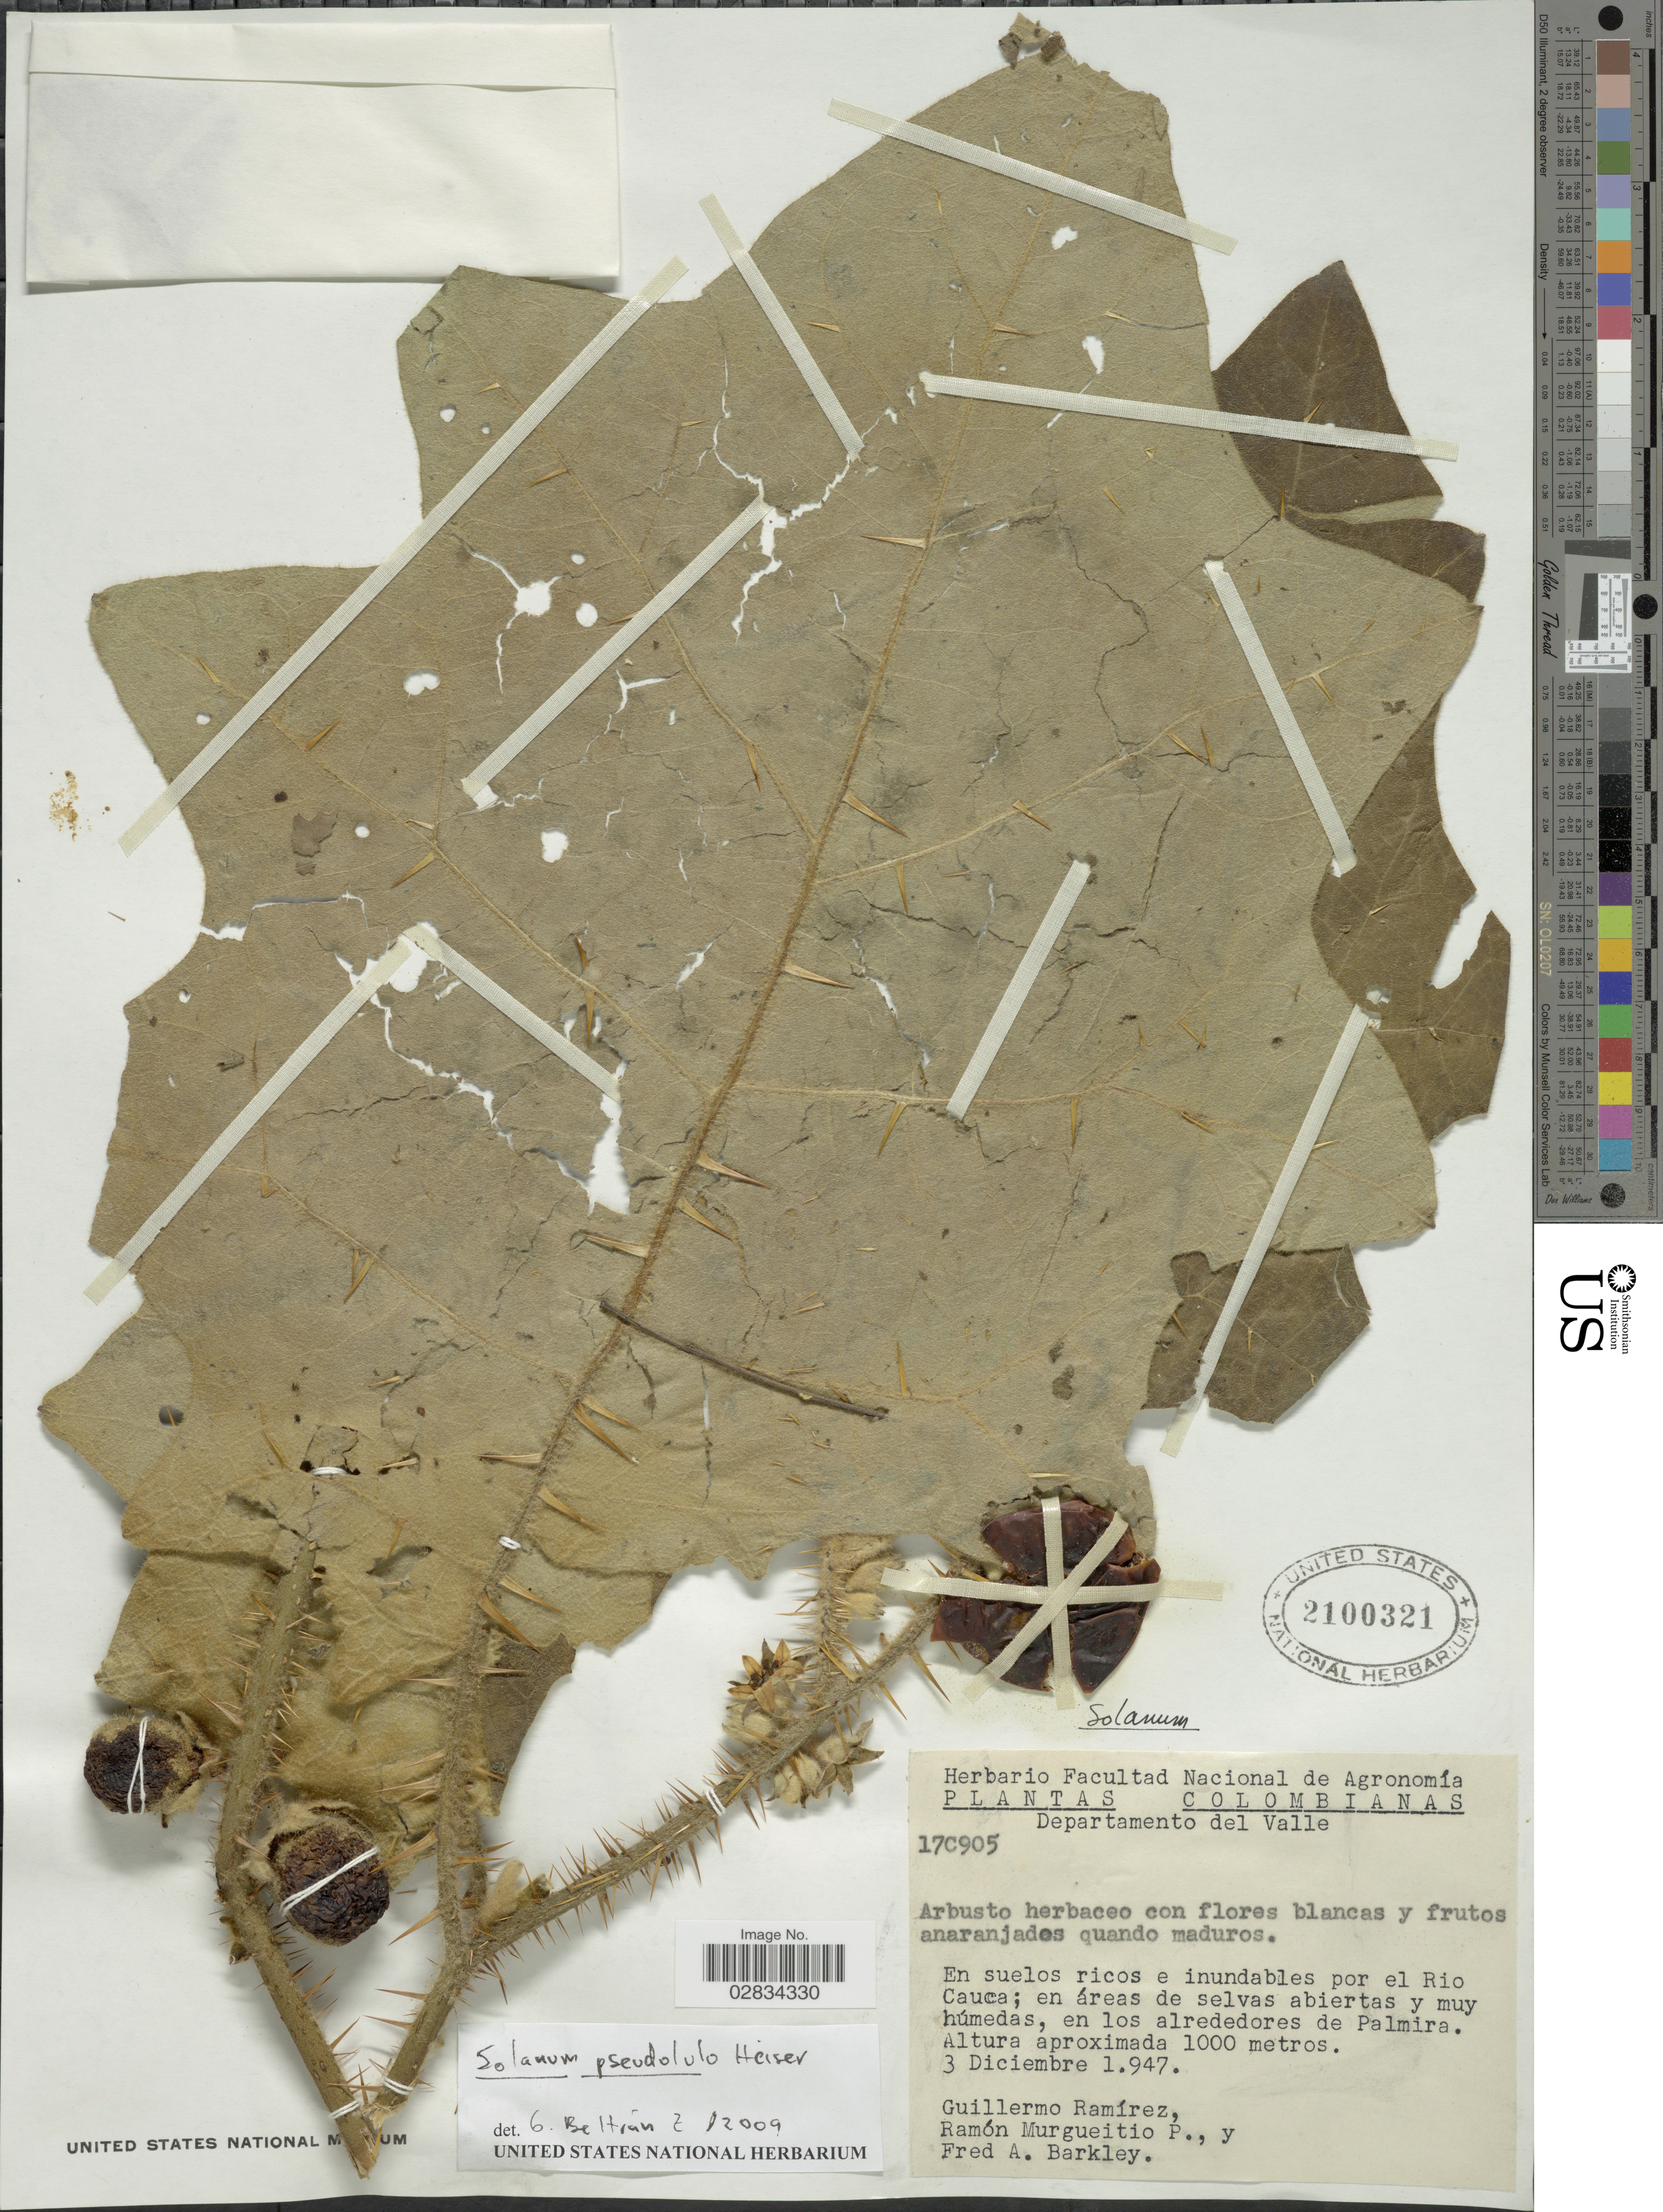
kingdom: Plantae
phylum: Tracheophyta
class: Magnoliopsida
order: Solanales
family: Solanaceae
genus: Solanum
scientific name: Solanum pseudolulo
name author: Heiser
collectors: Ramírez, G., R. Murgueitio P. & F. A. Barkley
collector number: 17C905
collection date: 1947-12-03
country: Colombia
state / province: Valle del Cauca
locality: Departamento del Valle. En suelos ricos e inundables por el Rio Cauca; en áreas de selvas abiertas y muy húmedas, en los alrededores de Palmira.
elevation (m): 1000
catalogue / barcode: US 2100321